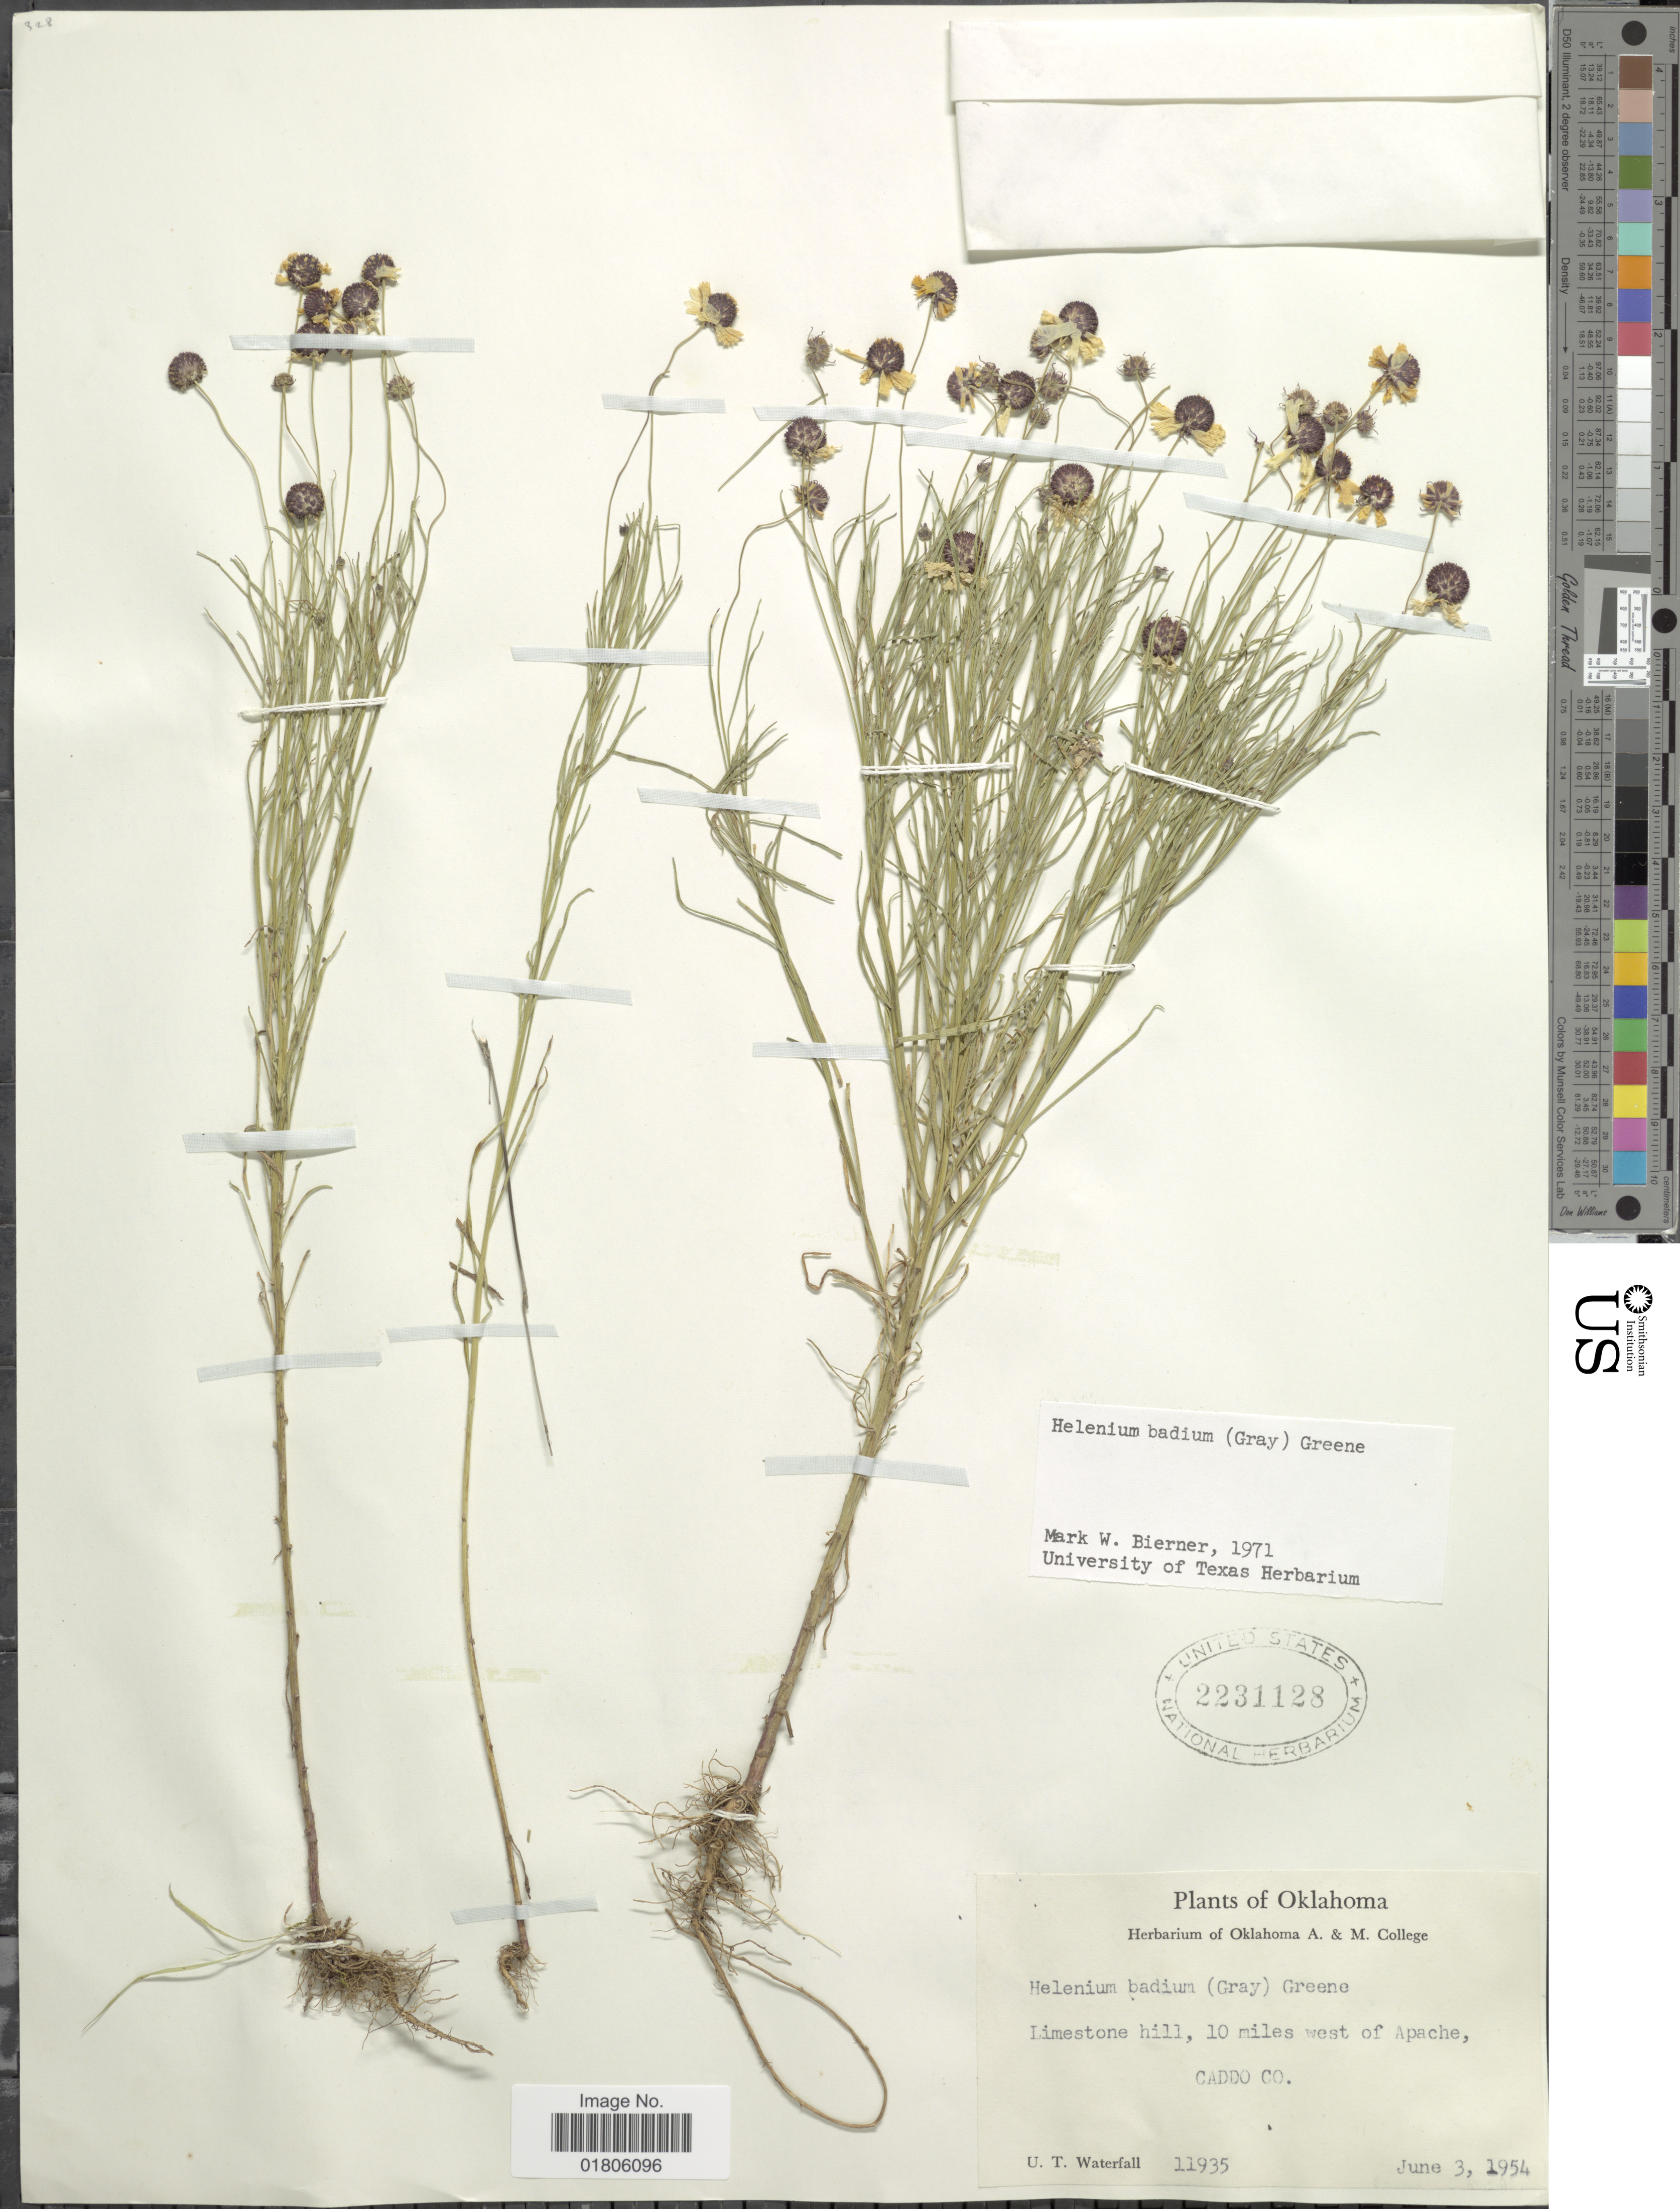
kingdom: Plantae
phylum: Tracheophyta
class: Magnoliopsida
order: Asterales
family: Asteraceae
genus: Helenium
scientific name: Helenium badium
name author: (A. Gray) Greene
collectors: U. T. Waterfall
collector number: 11935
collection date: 1954-06-03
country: United States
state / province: Oklahoma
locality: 10 miles west of Apache Caddo Co.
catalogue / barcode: US 2231128